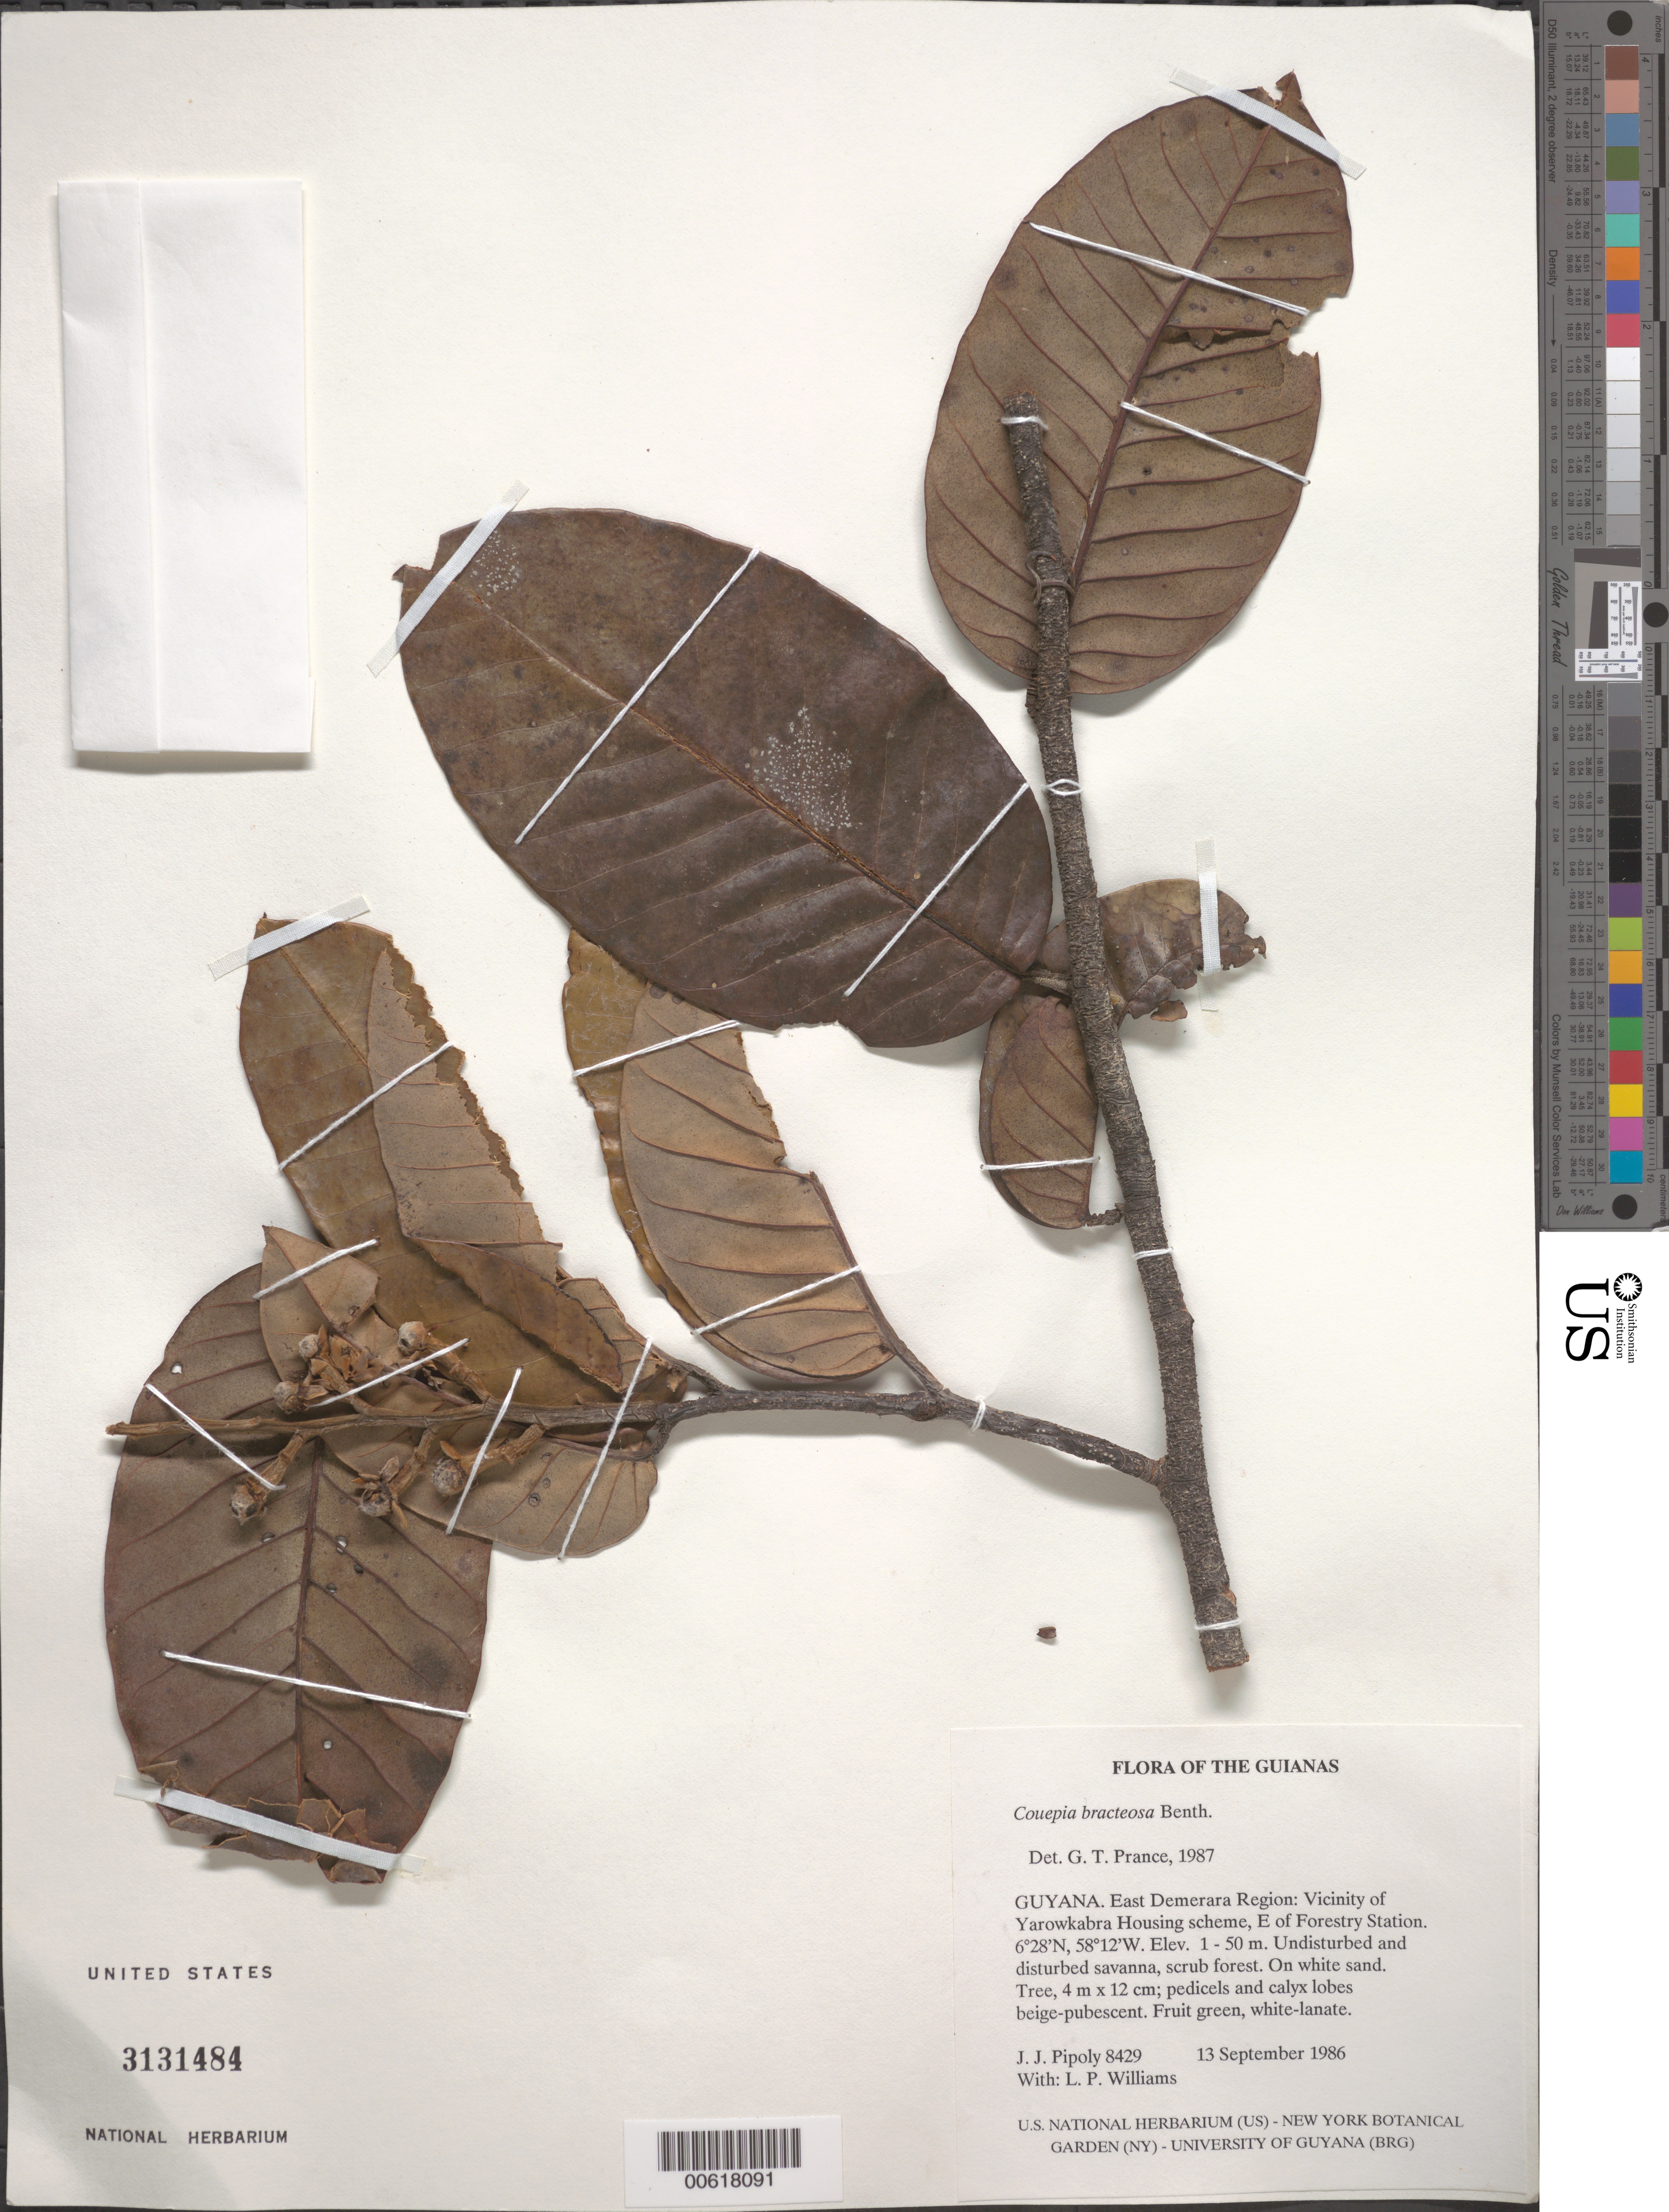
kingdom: Plantae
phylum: Tracheophyta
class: Magnoliopsida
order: Malpighiales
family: Chrysobalanaceae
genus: Couepia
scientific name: Couepia bracteosa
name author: Benth.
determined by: Prance, G. T.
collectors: J. J. Pipoly & L. P. Williams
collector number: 8429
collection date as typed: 13 September 1986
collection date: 1986-09-13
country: Guyana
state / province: Demerara-Mahaica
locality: Vicinity of Yarowkabra Housing scheme, E of Forestry Station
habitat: Undisturbed and disturbed savanna, scrub forest. On white sand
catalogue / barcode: US 3131484